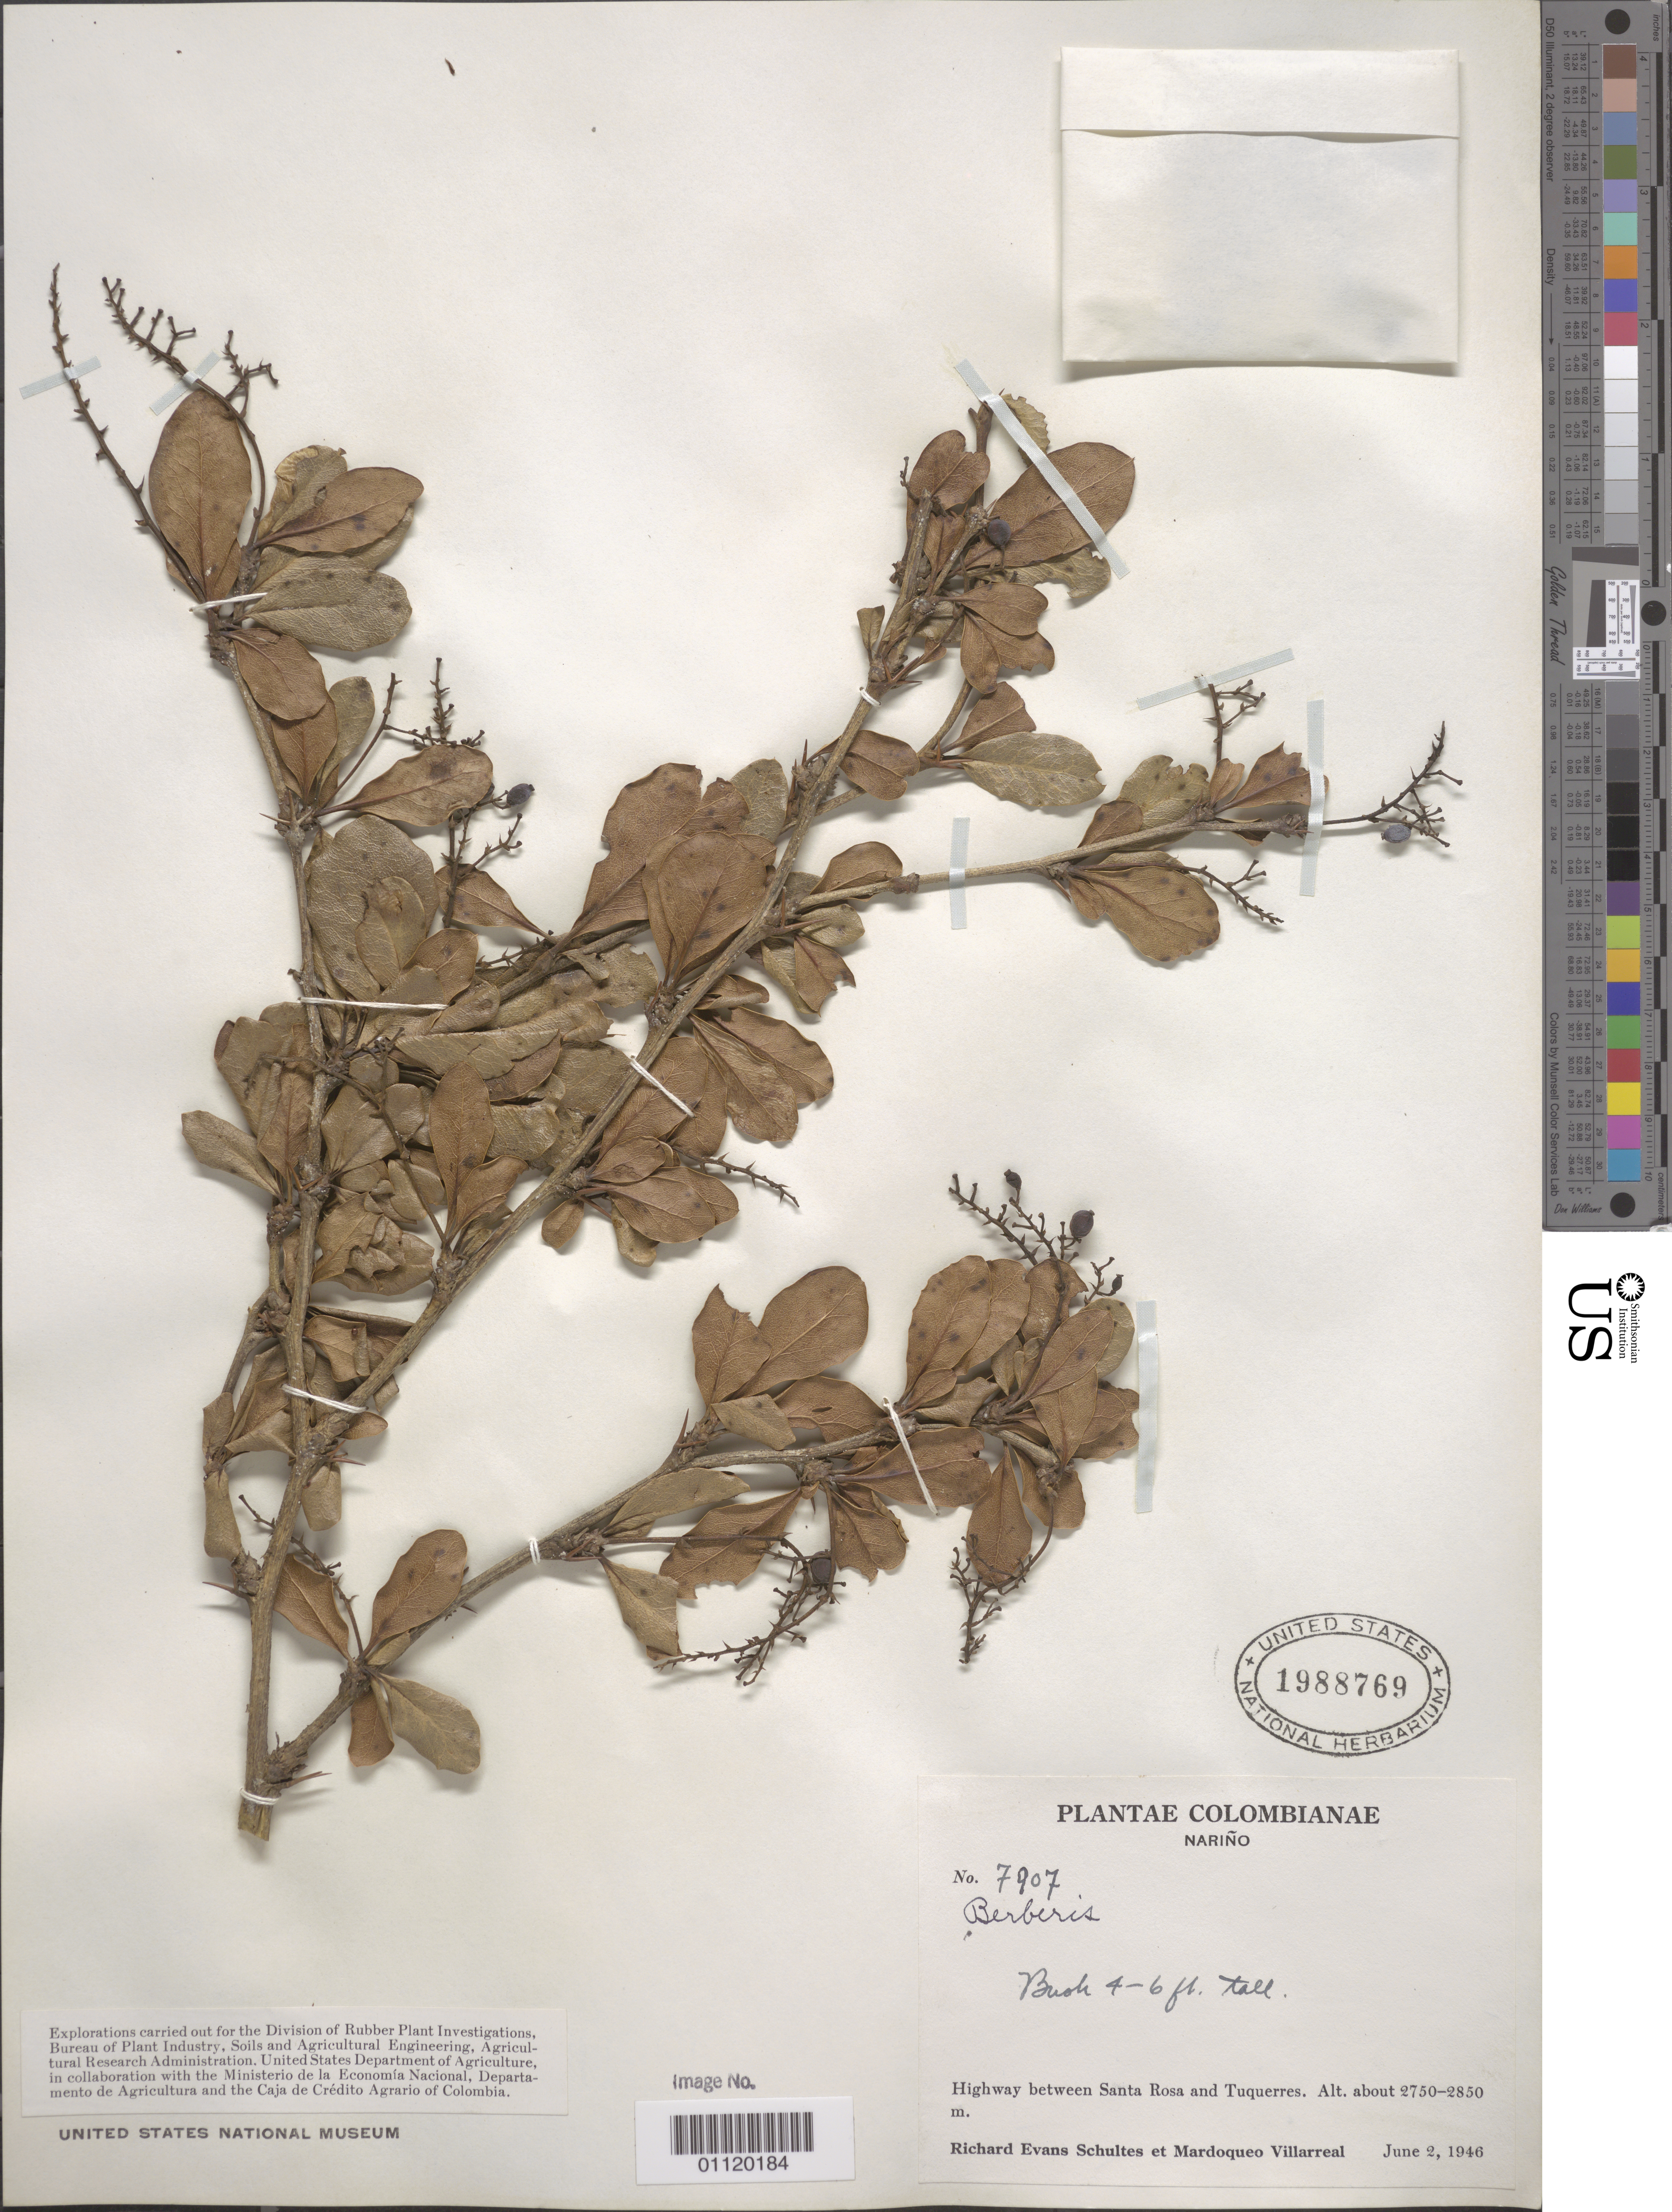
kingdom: Plantae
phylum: Tracheophyta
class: Magnoliopsida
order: Ranunculales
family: Berberidaceae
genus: Berberis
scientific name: Berberis sp.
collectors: R. E. Schultes & M. Villarreal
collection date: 1946-06-02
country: Colombia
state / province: Nariño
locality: Highway between Santa Rosa and Tuquerres.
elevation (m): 2750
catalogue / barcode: US 1988769